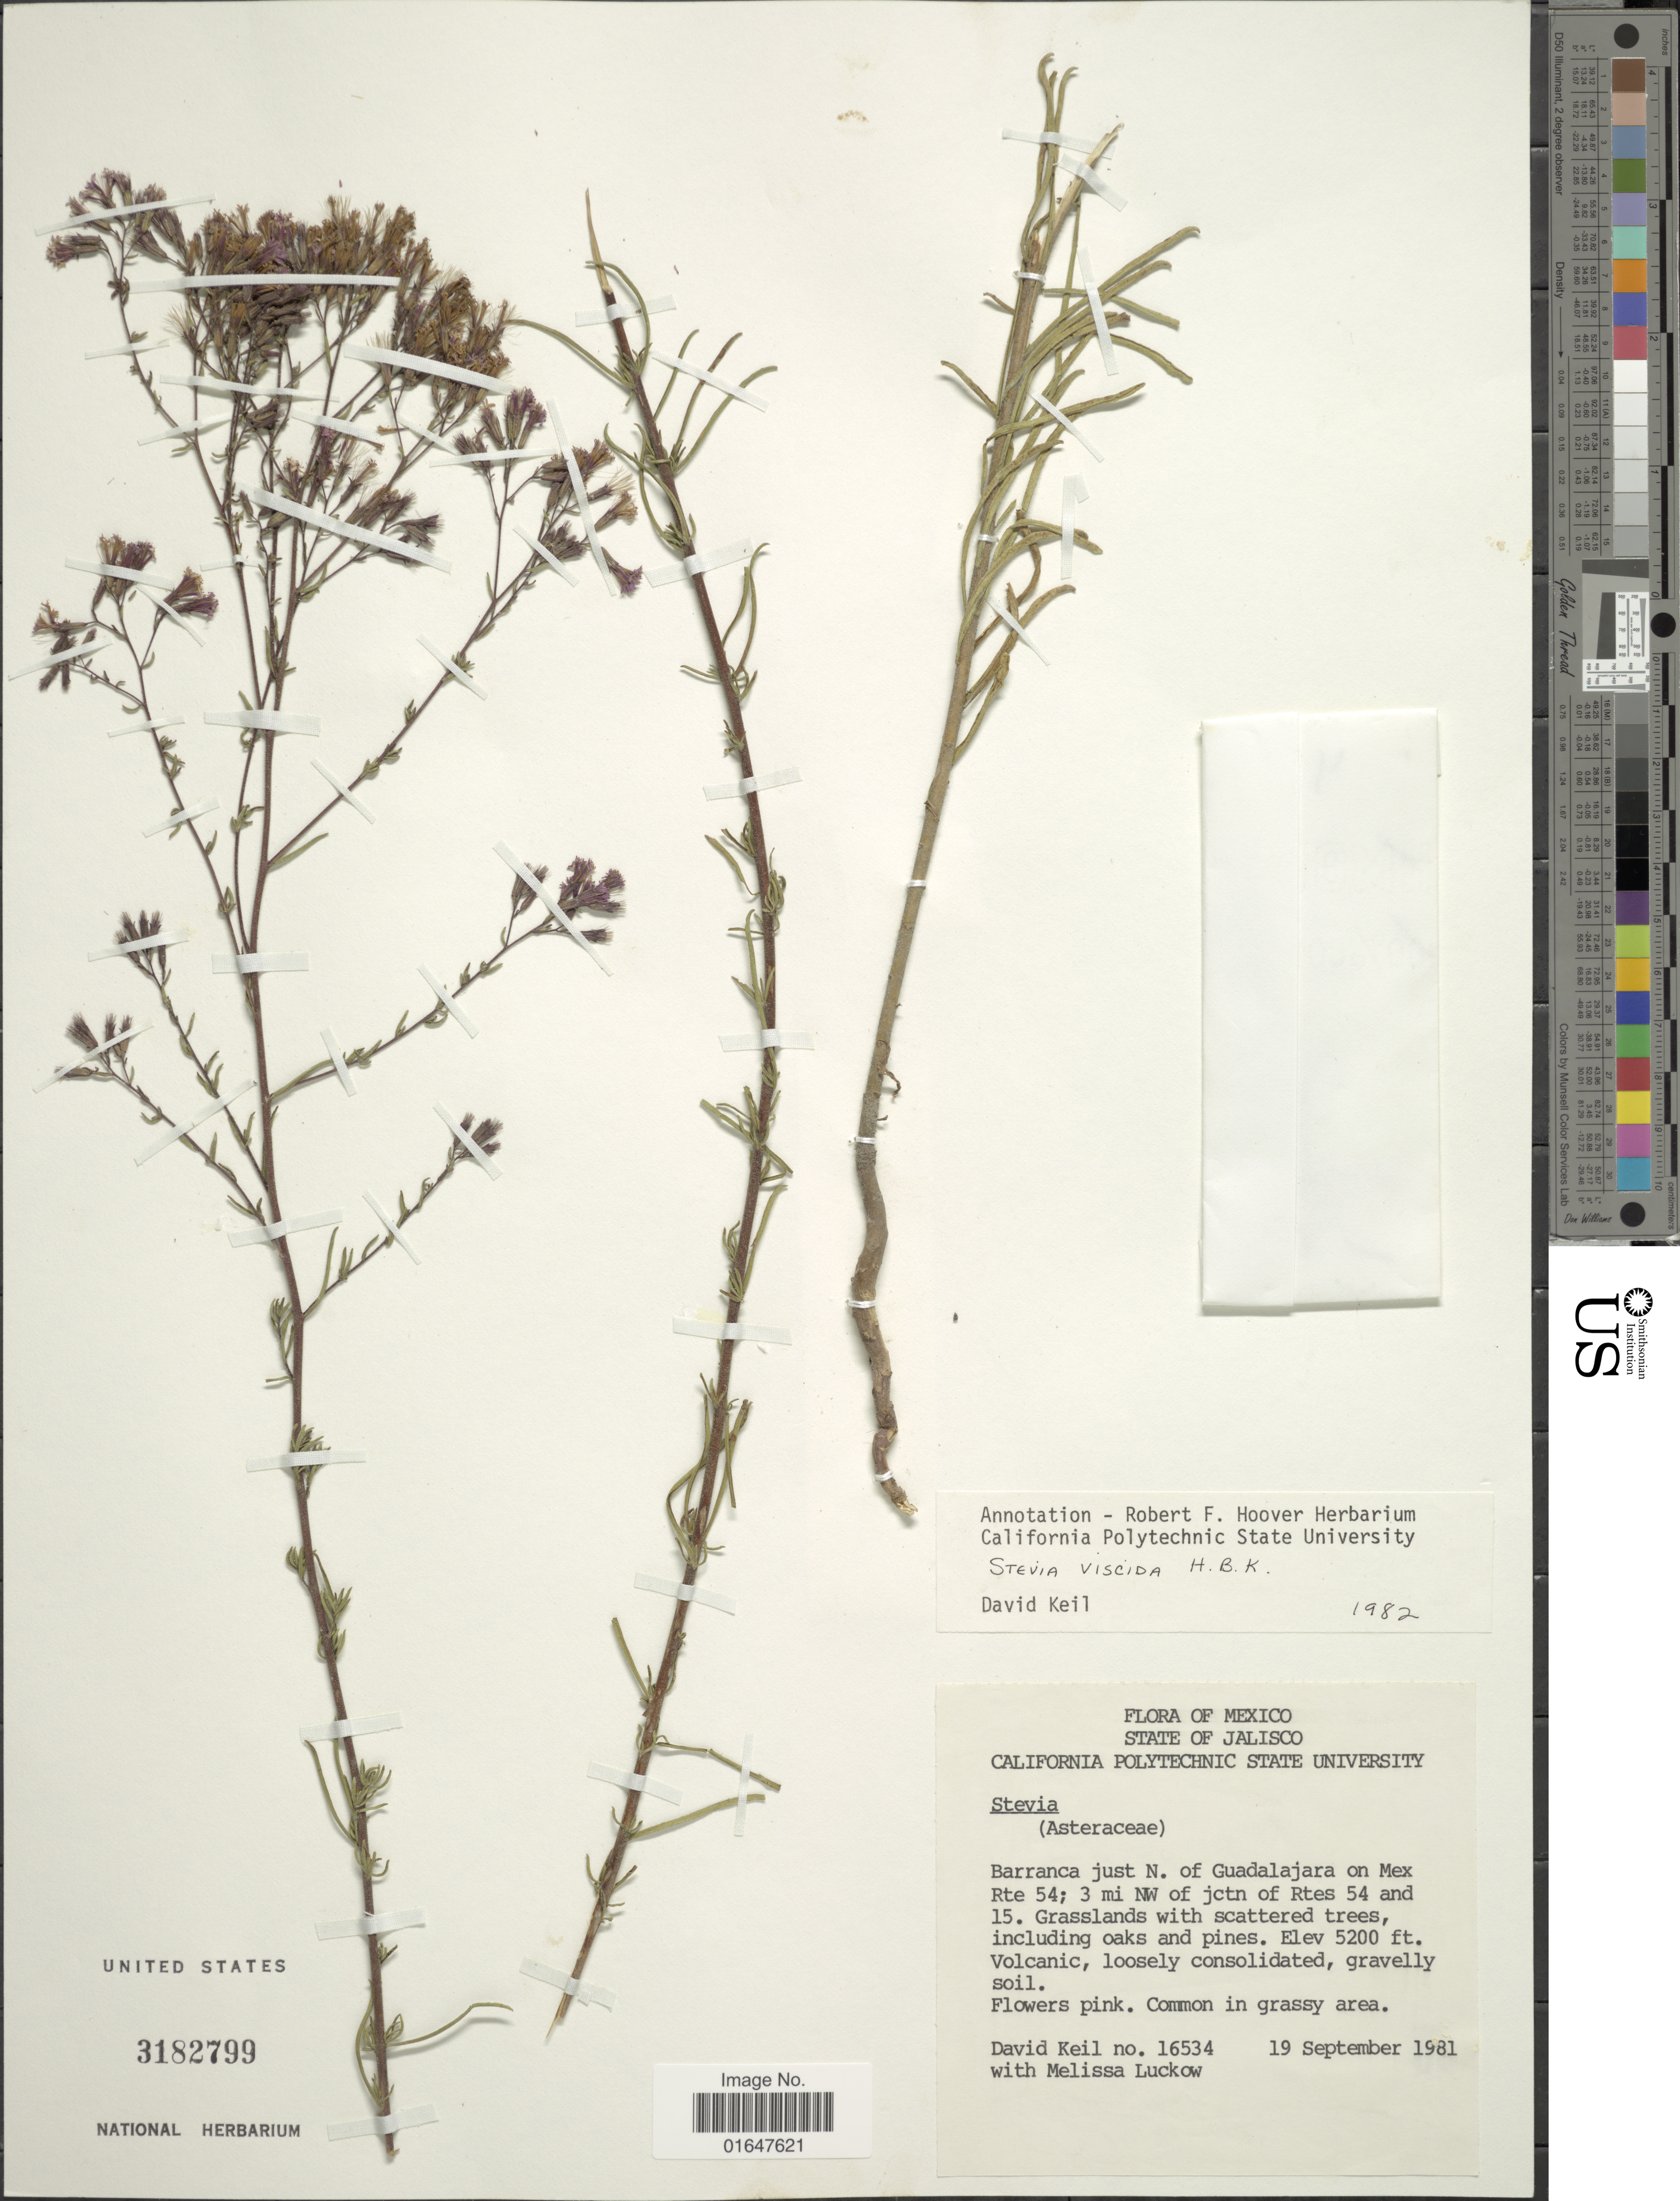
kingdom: Plantae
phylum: Tracheophyta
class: Magnoliopsida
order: Asterales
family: Asteraceae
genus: Stevia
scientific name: Stevia viscida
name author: Kunth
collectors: D. J. Keil & M. A. Luckow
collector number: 16534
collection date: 1981-09-19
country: Mexico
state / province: Jalisco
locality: Barranca just N of Guadalajara on Mex Rte 54, 3 mi NW of jctn of Rtes 54 and 15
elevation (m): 1585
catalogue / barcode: US 3182799